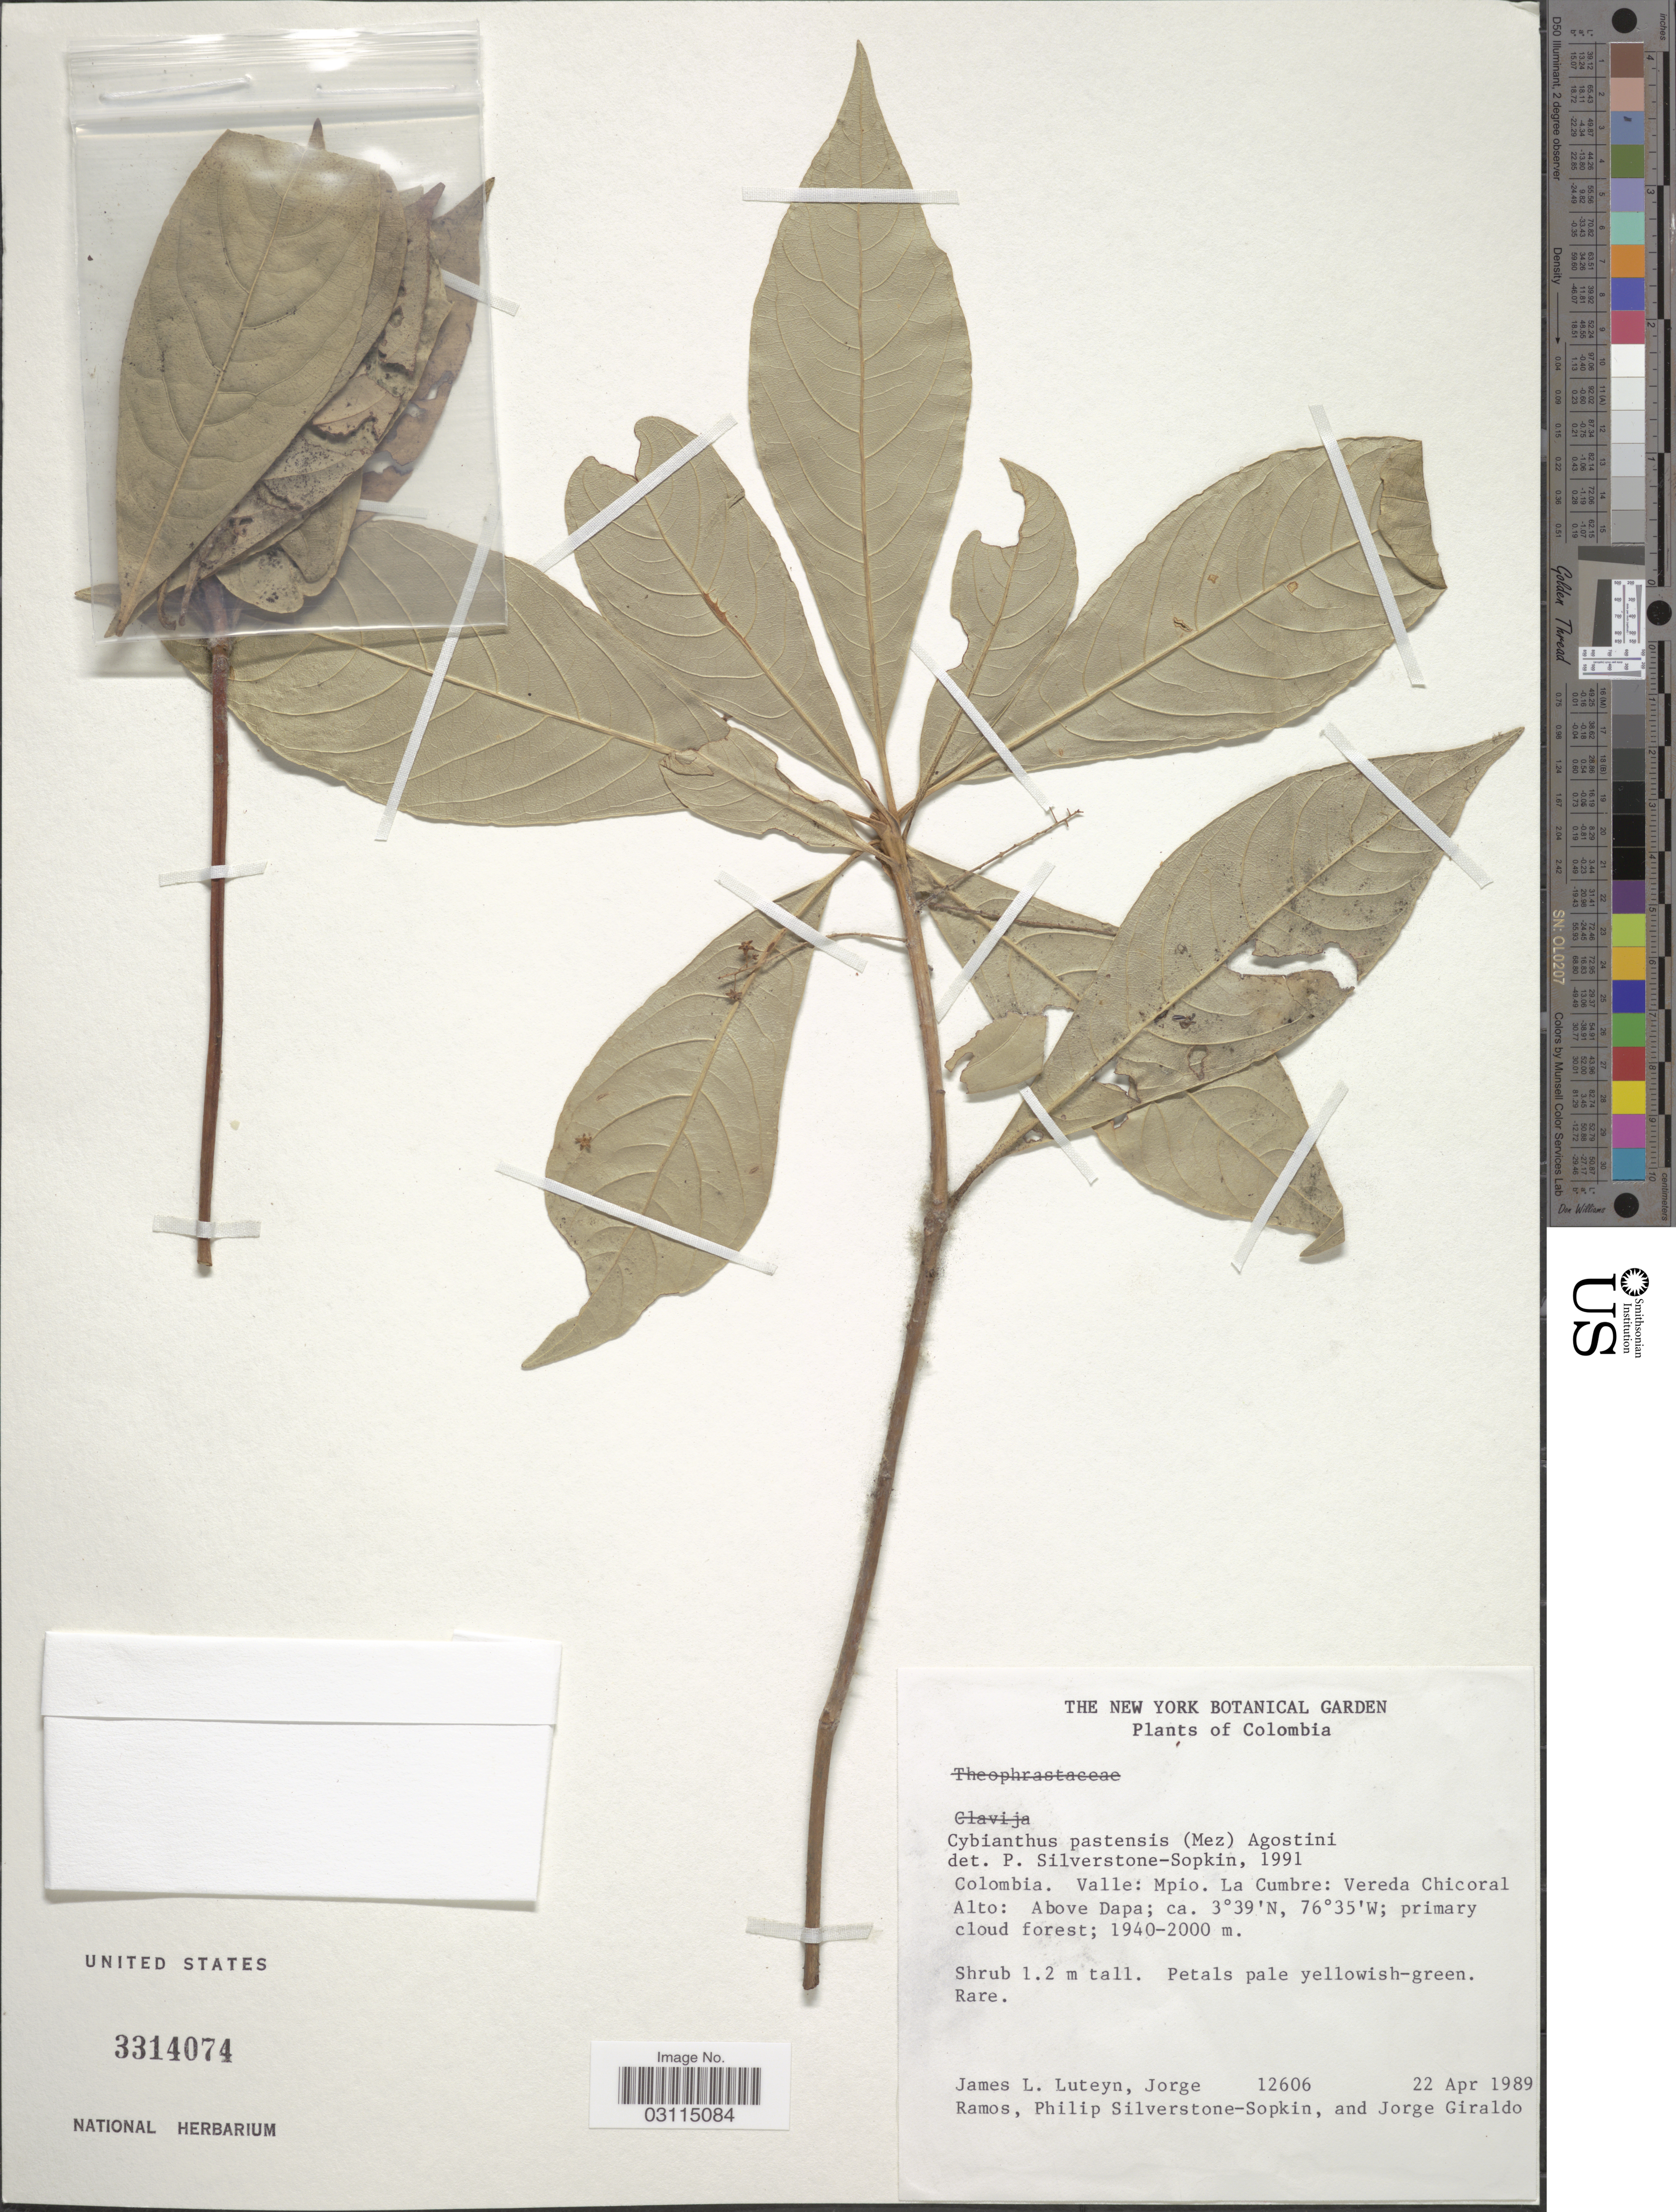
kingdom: Plantae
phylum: Tracheophyta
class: Magnoliopsida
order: Ericales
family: Primulaceae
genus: Cybianthus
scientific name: Cybianthus pastensis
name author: (Mez) G. Agostini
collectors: J. Luteyn, J. Ramos, P. A. Silverstone-Sopkin & J. Giraldo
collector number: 12606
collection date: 1989-04-22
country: Colombia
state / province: Valle del Cauca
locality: Valle: Mpio. La Cumbre: Vereda Chicoral Alto: above Dapa.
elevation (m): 1940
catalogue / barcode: US 3314074